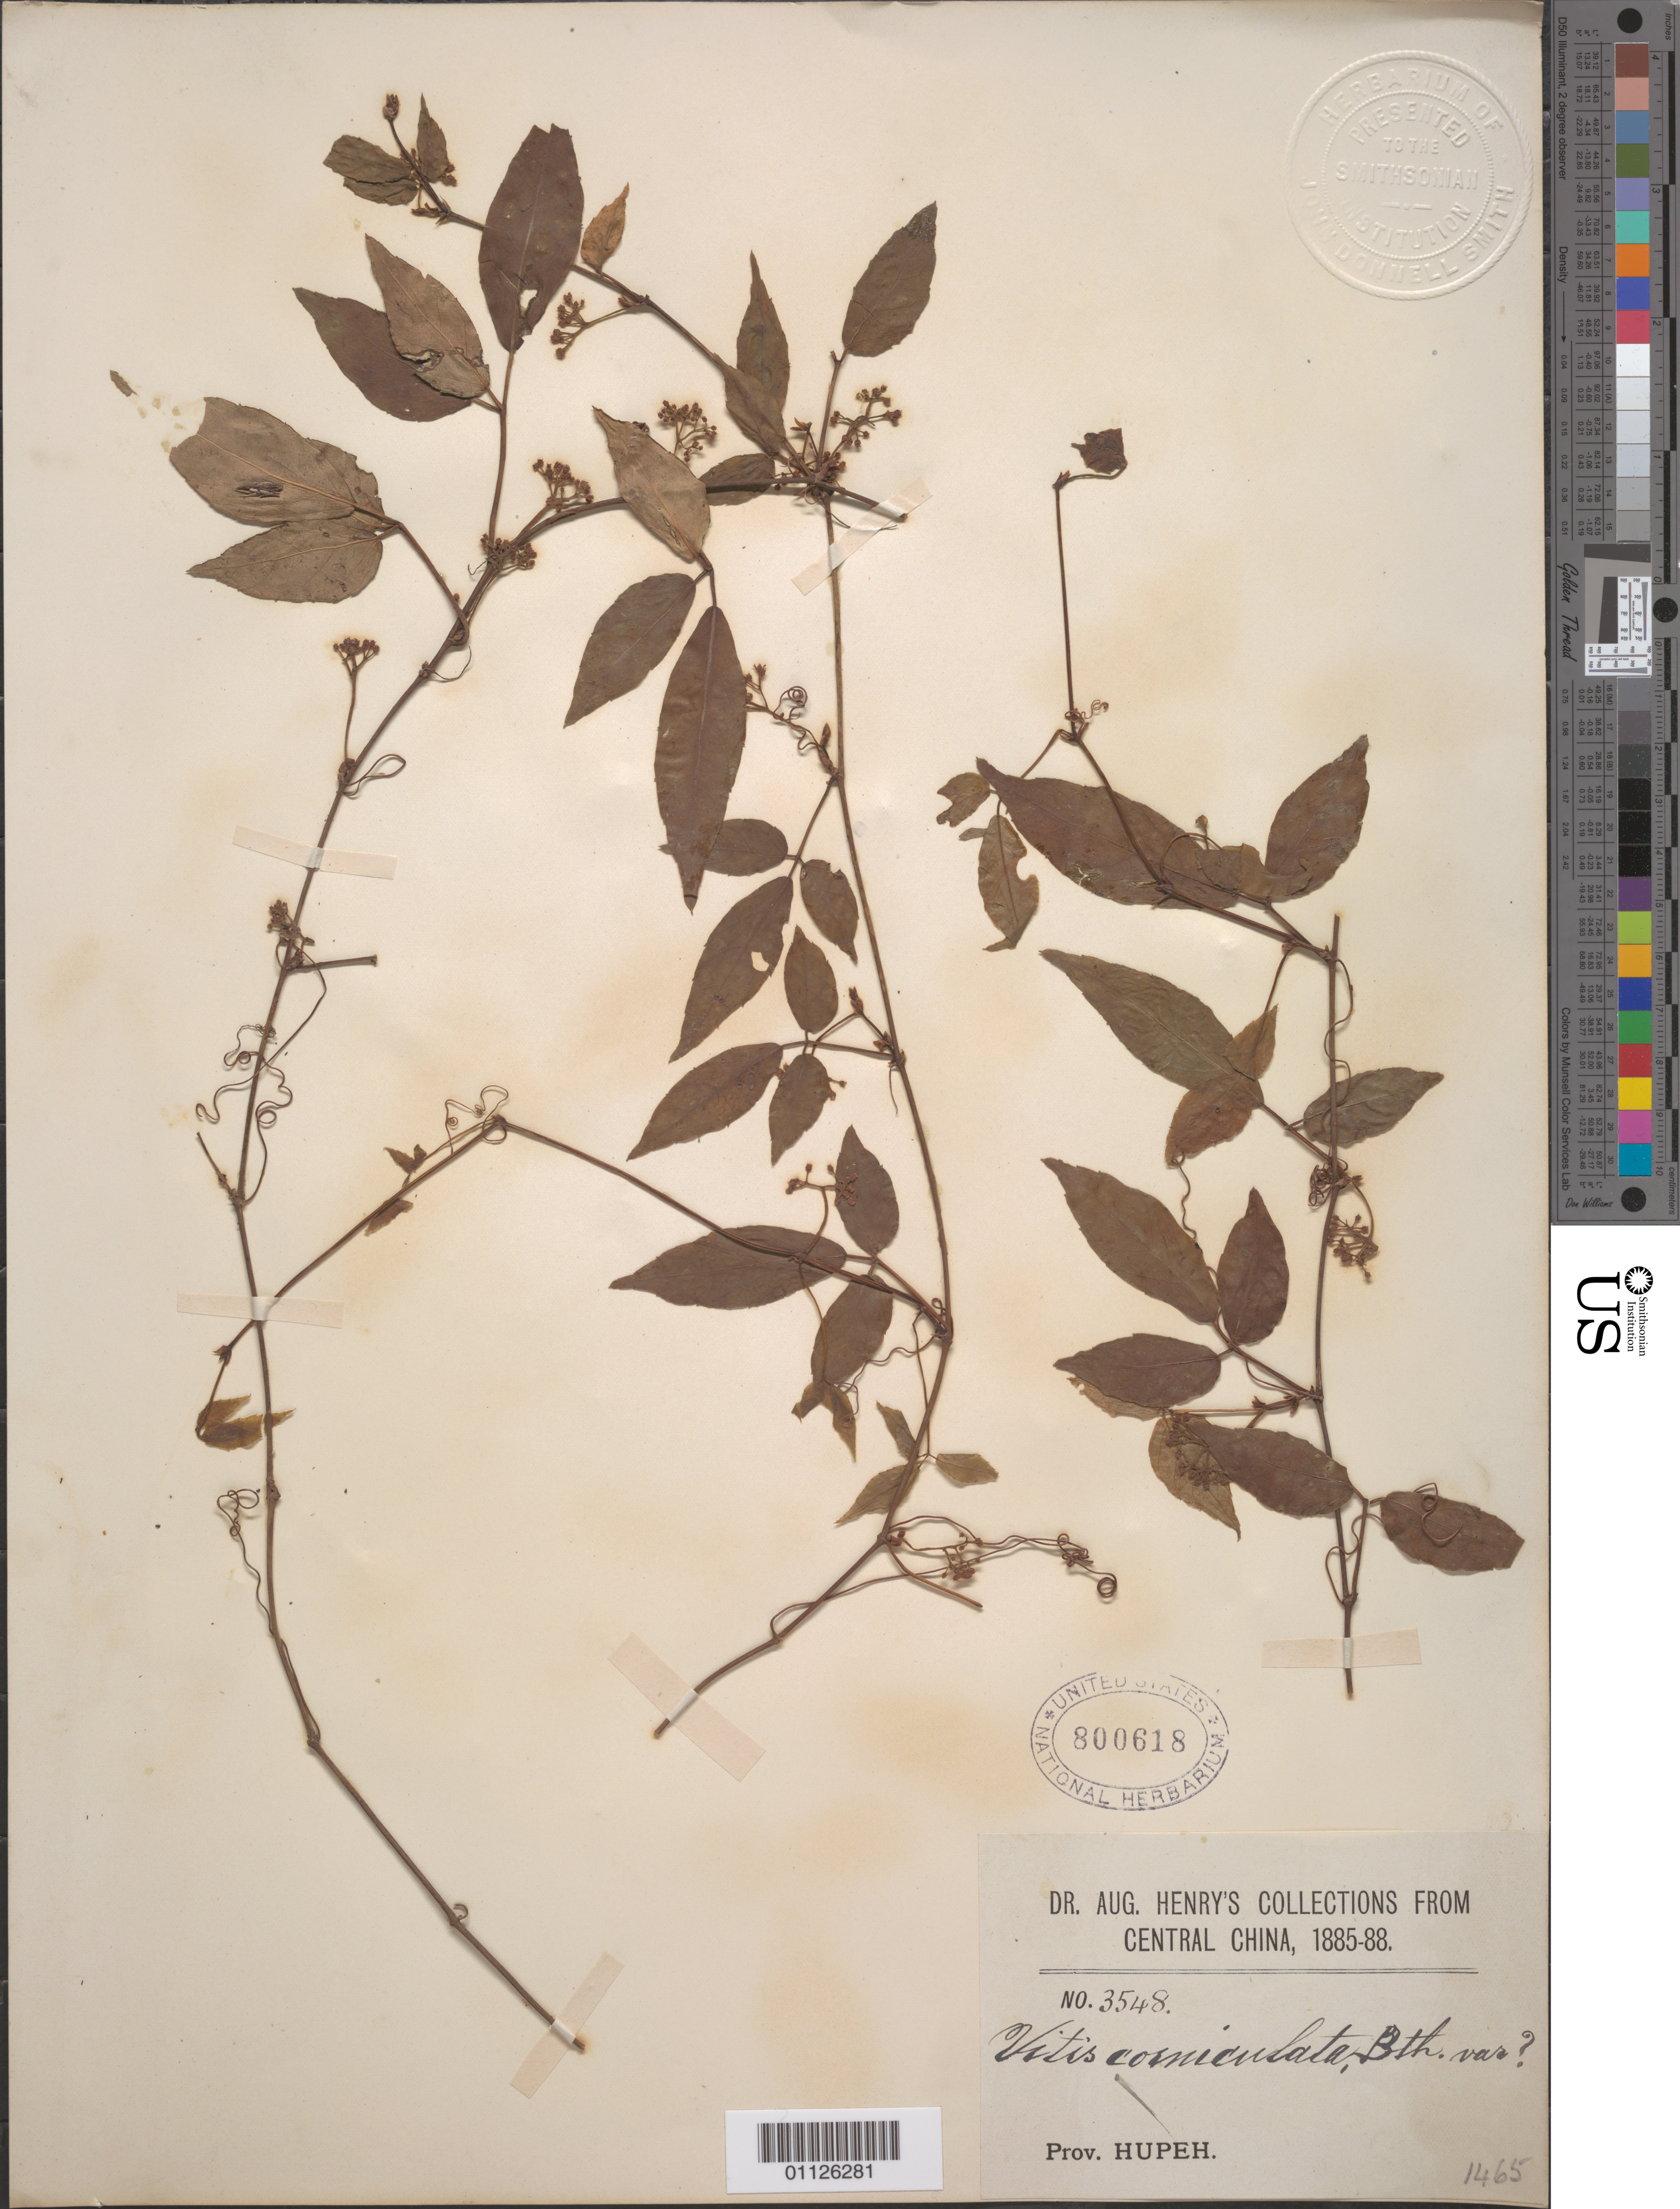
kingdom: Plantae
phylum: Tracheophyta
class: Magnoliopsida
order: Vitales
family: Vitaceae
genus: Causonis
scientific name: Causonis corniculata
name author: (Benth.) J. Wen & L.M. Lu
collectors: A. Henry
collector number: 3548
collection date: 1885/1888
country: China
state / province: Hubei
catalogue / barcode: US 800618